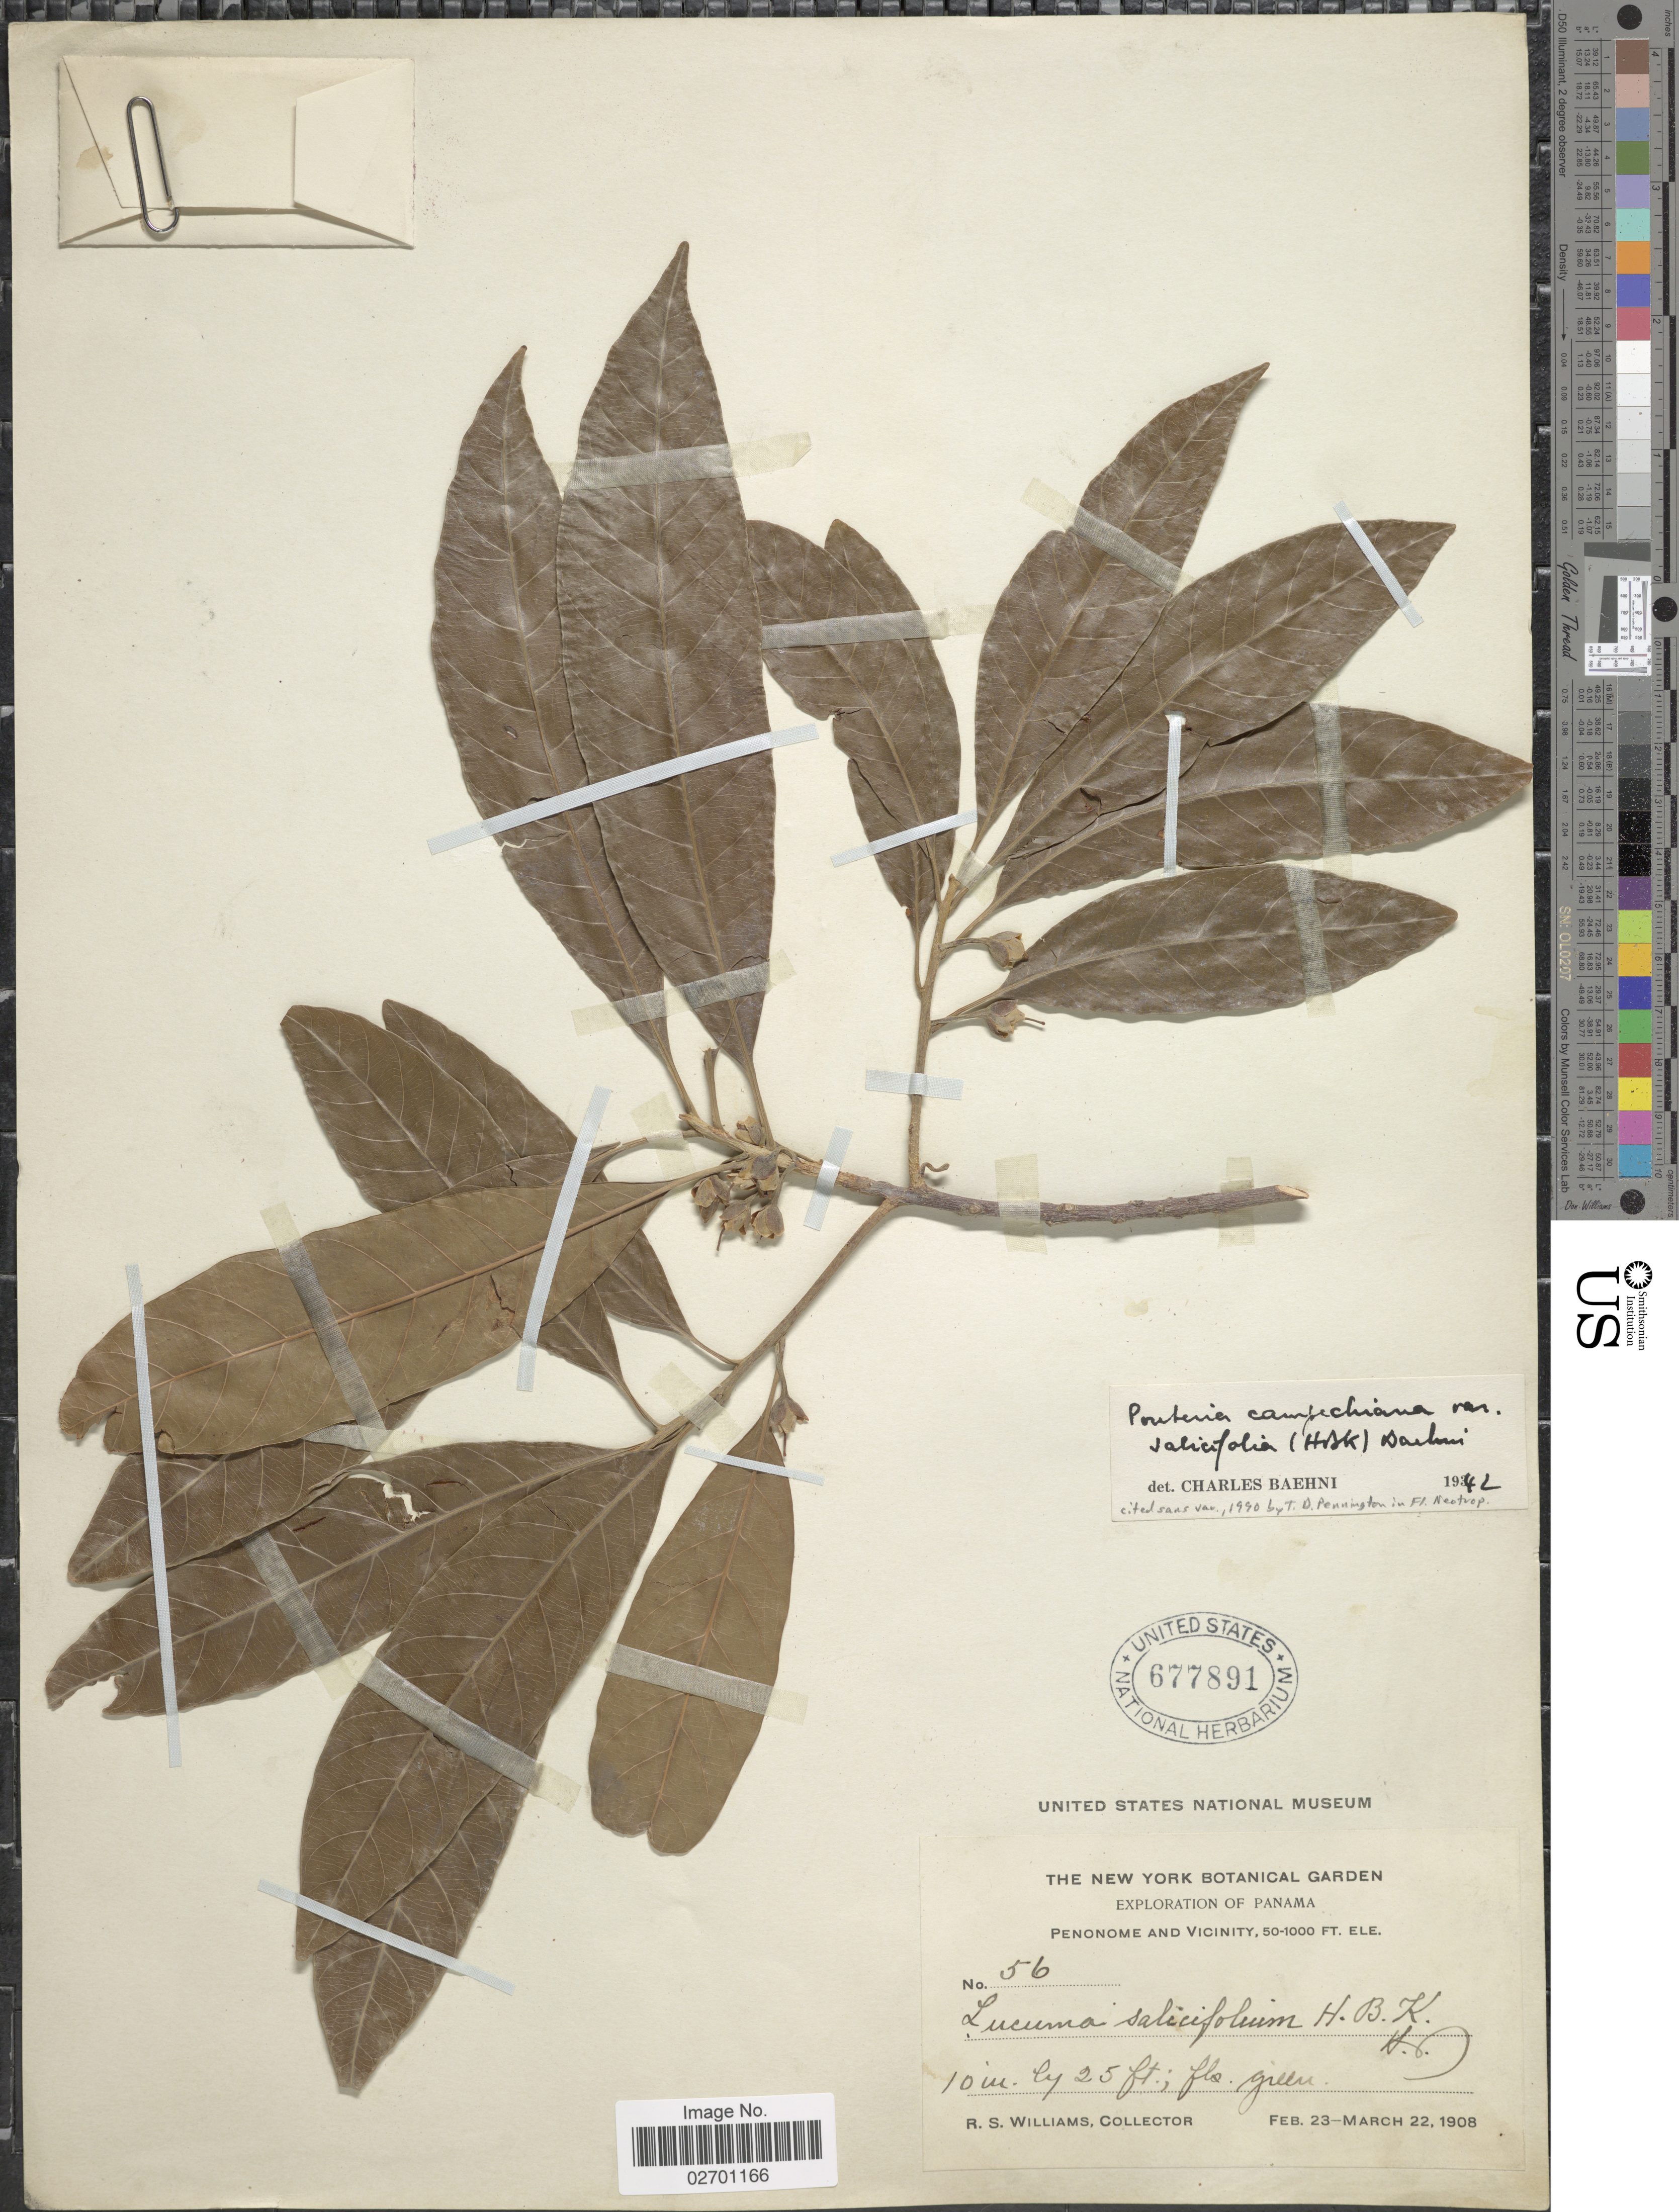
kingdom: Plantae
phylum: Tracheophyta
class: Magnoliopsida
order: Ericales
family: Sapotaceae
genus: Pouteria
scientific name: Pouteria campechiana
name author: (Kunth) Baehni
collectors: R. S. Williams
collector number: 56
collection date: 1908-02-23/1908-03-22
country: Panama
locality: Penonome and Vicinity.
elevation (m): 15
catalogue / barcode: US 677891